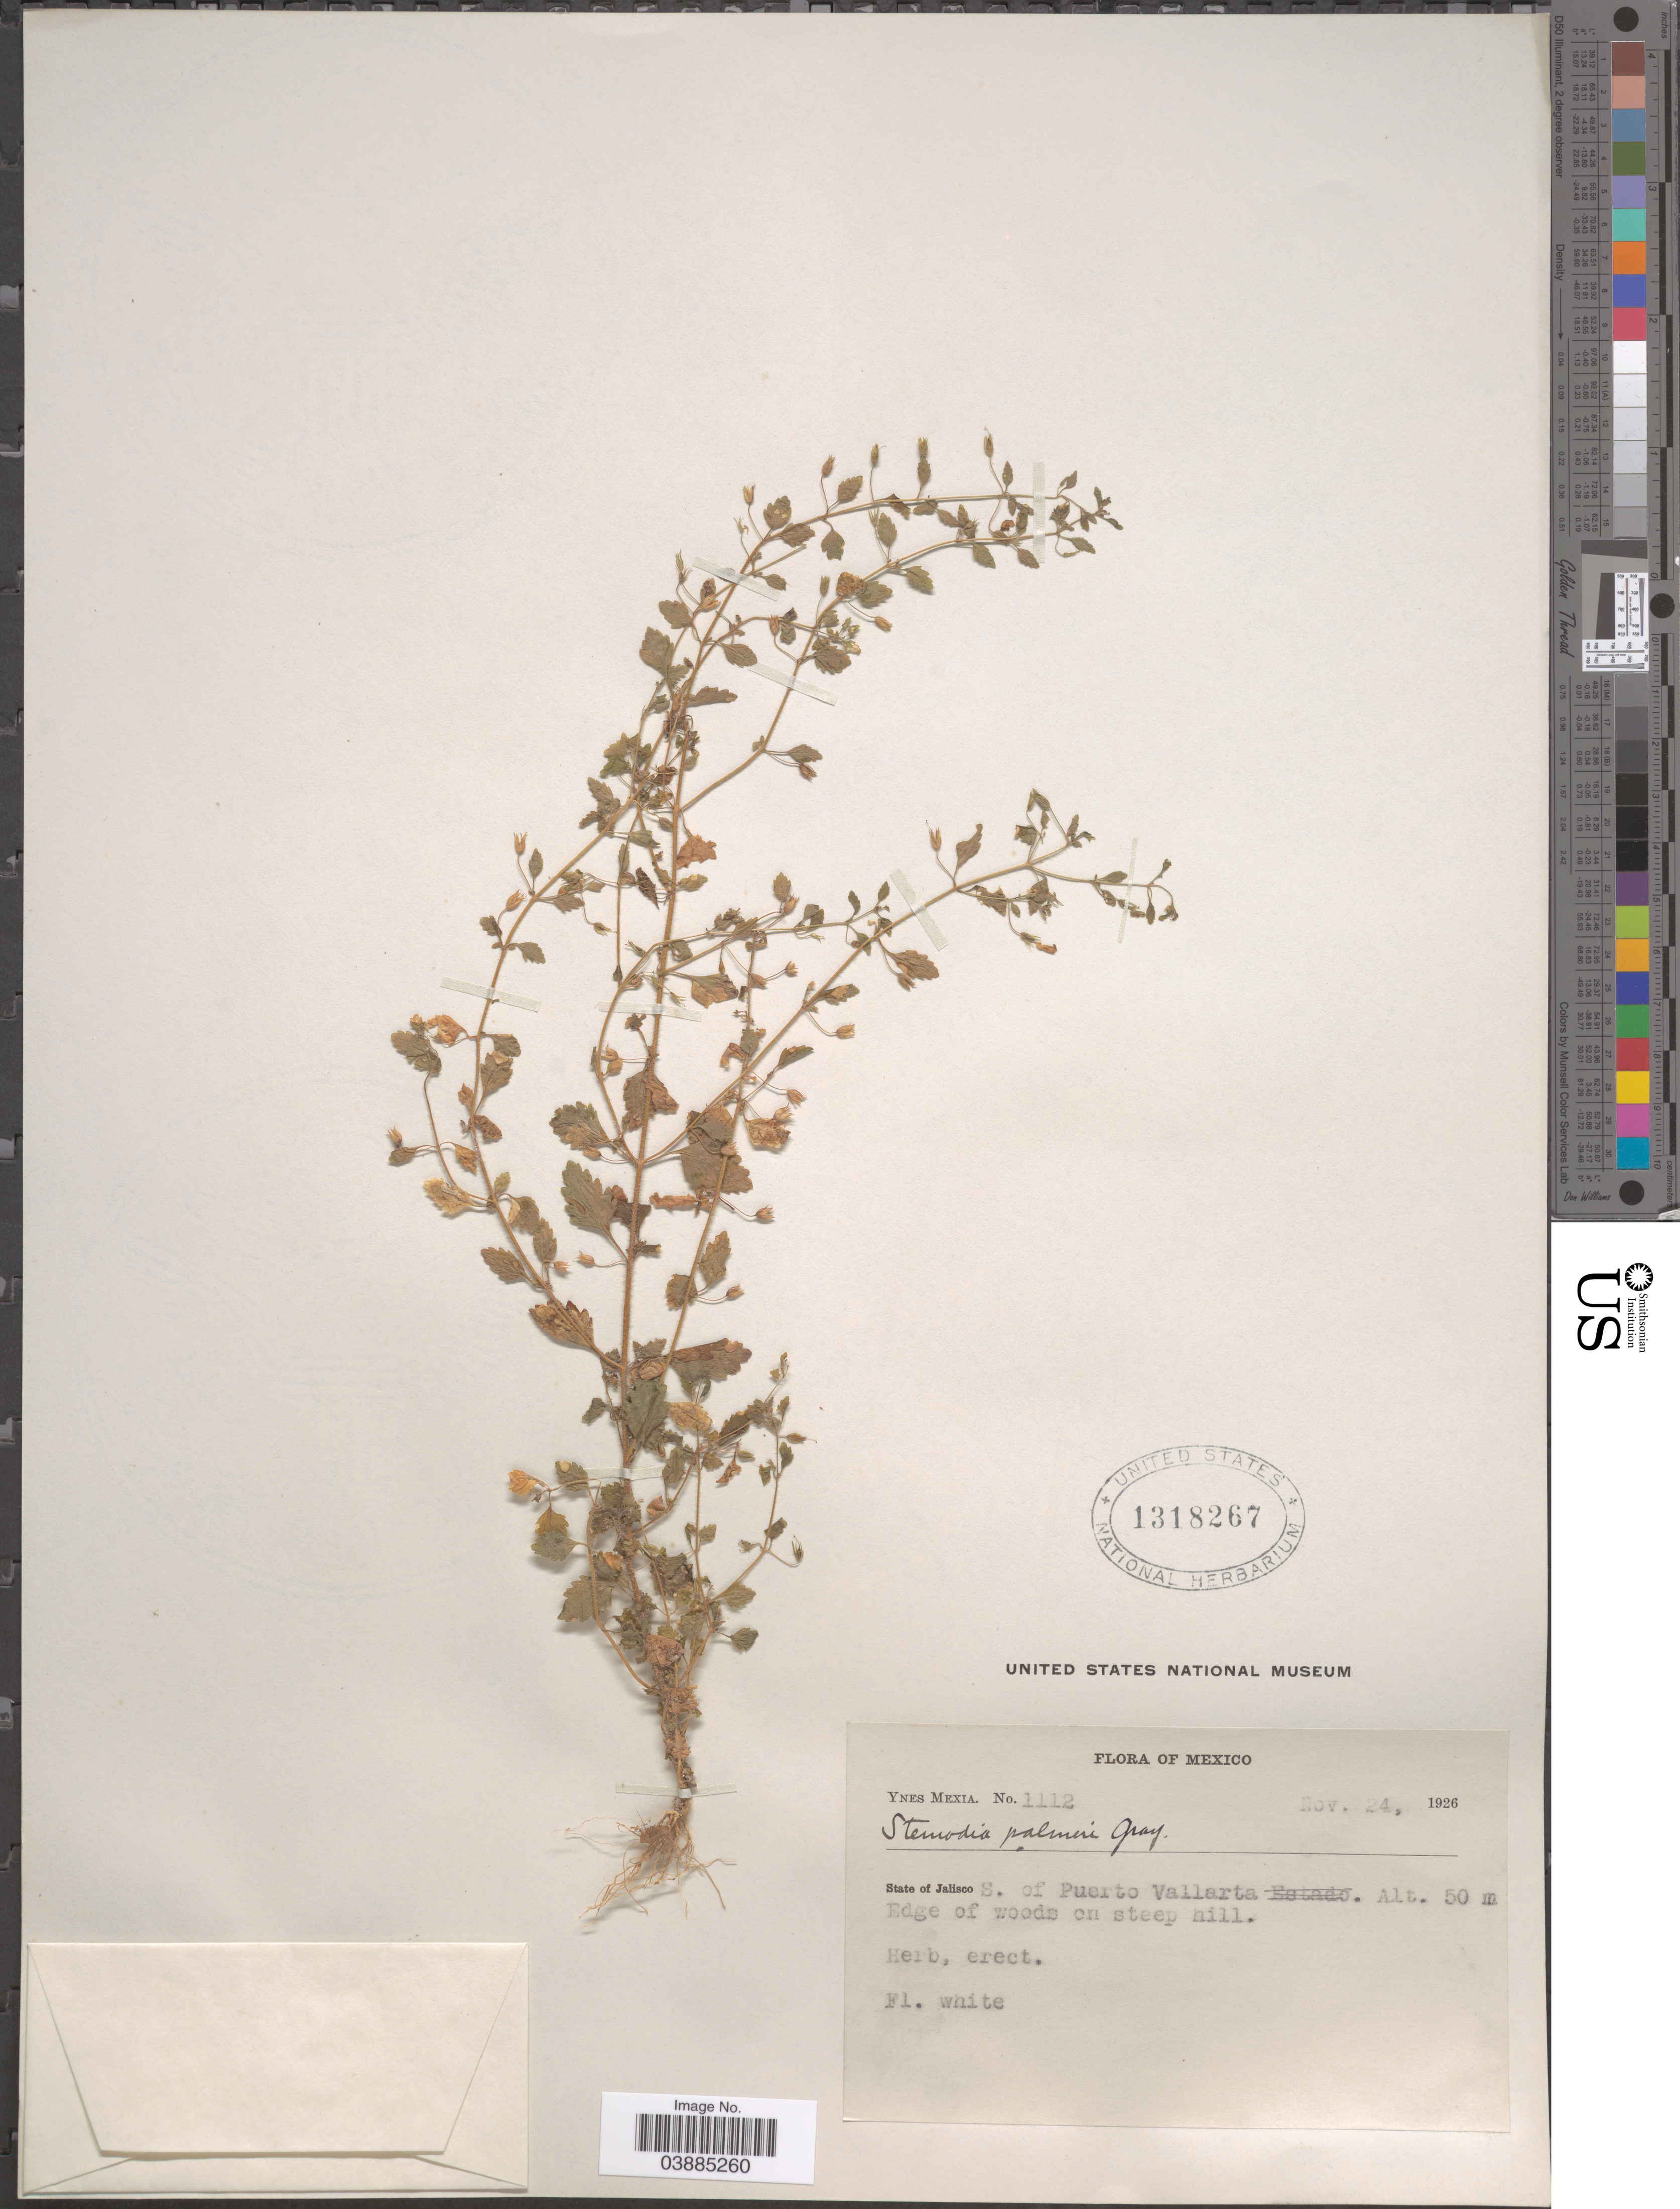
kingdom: Plantae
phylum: Tracheophyta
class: Magnoliopsida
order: Lamiales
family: Plantaginaceae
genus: Stemodia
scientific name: Stemodia parviflora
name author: W.T. Aiton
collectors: Y. Mexia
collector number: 1112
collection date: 1926-11-24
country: Mexico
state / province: Jalisco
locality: S. of Puerto Vallarta.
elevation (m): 50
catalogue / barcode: US 1318267